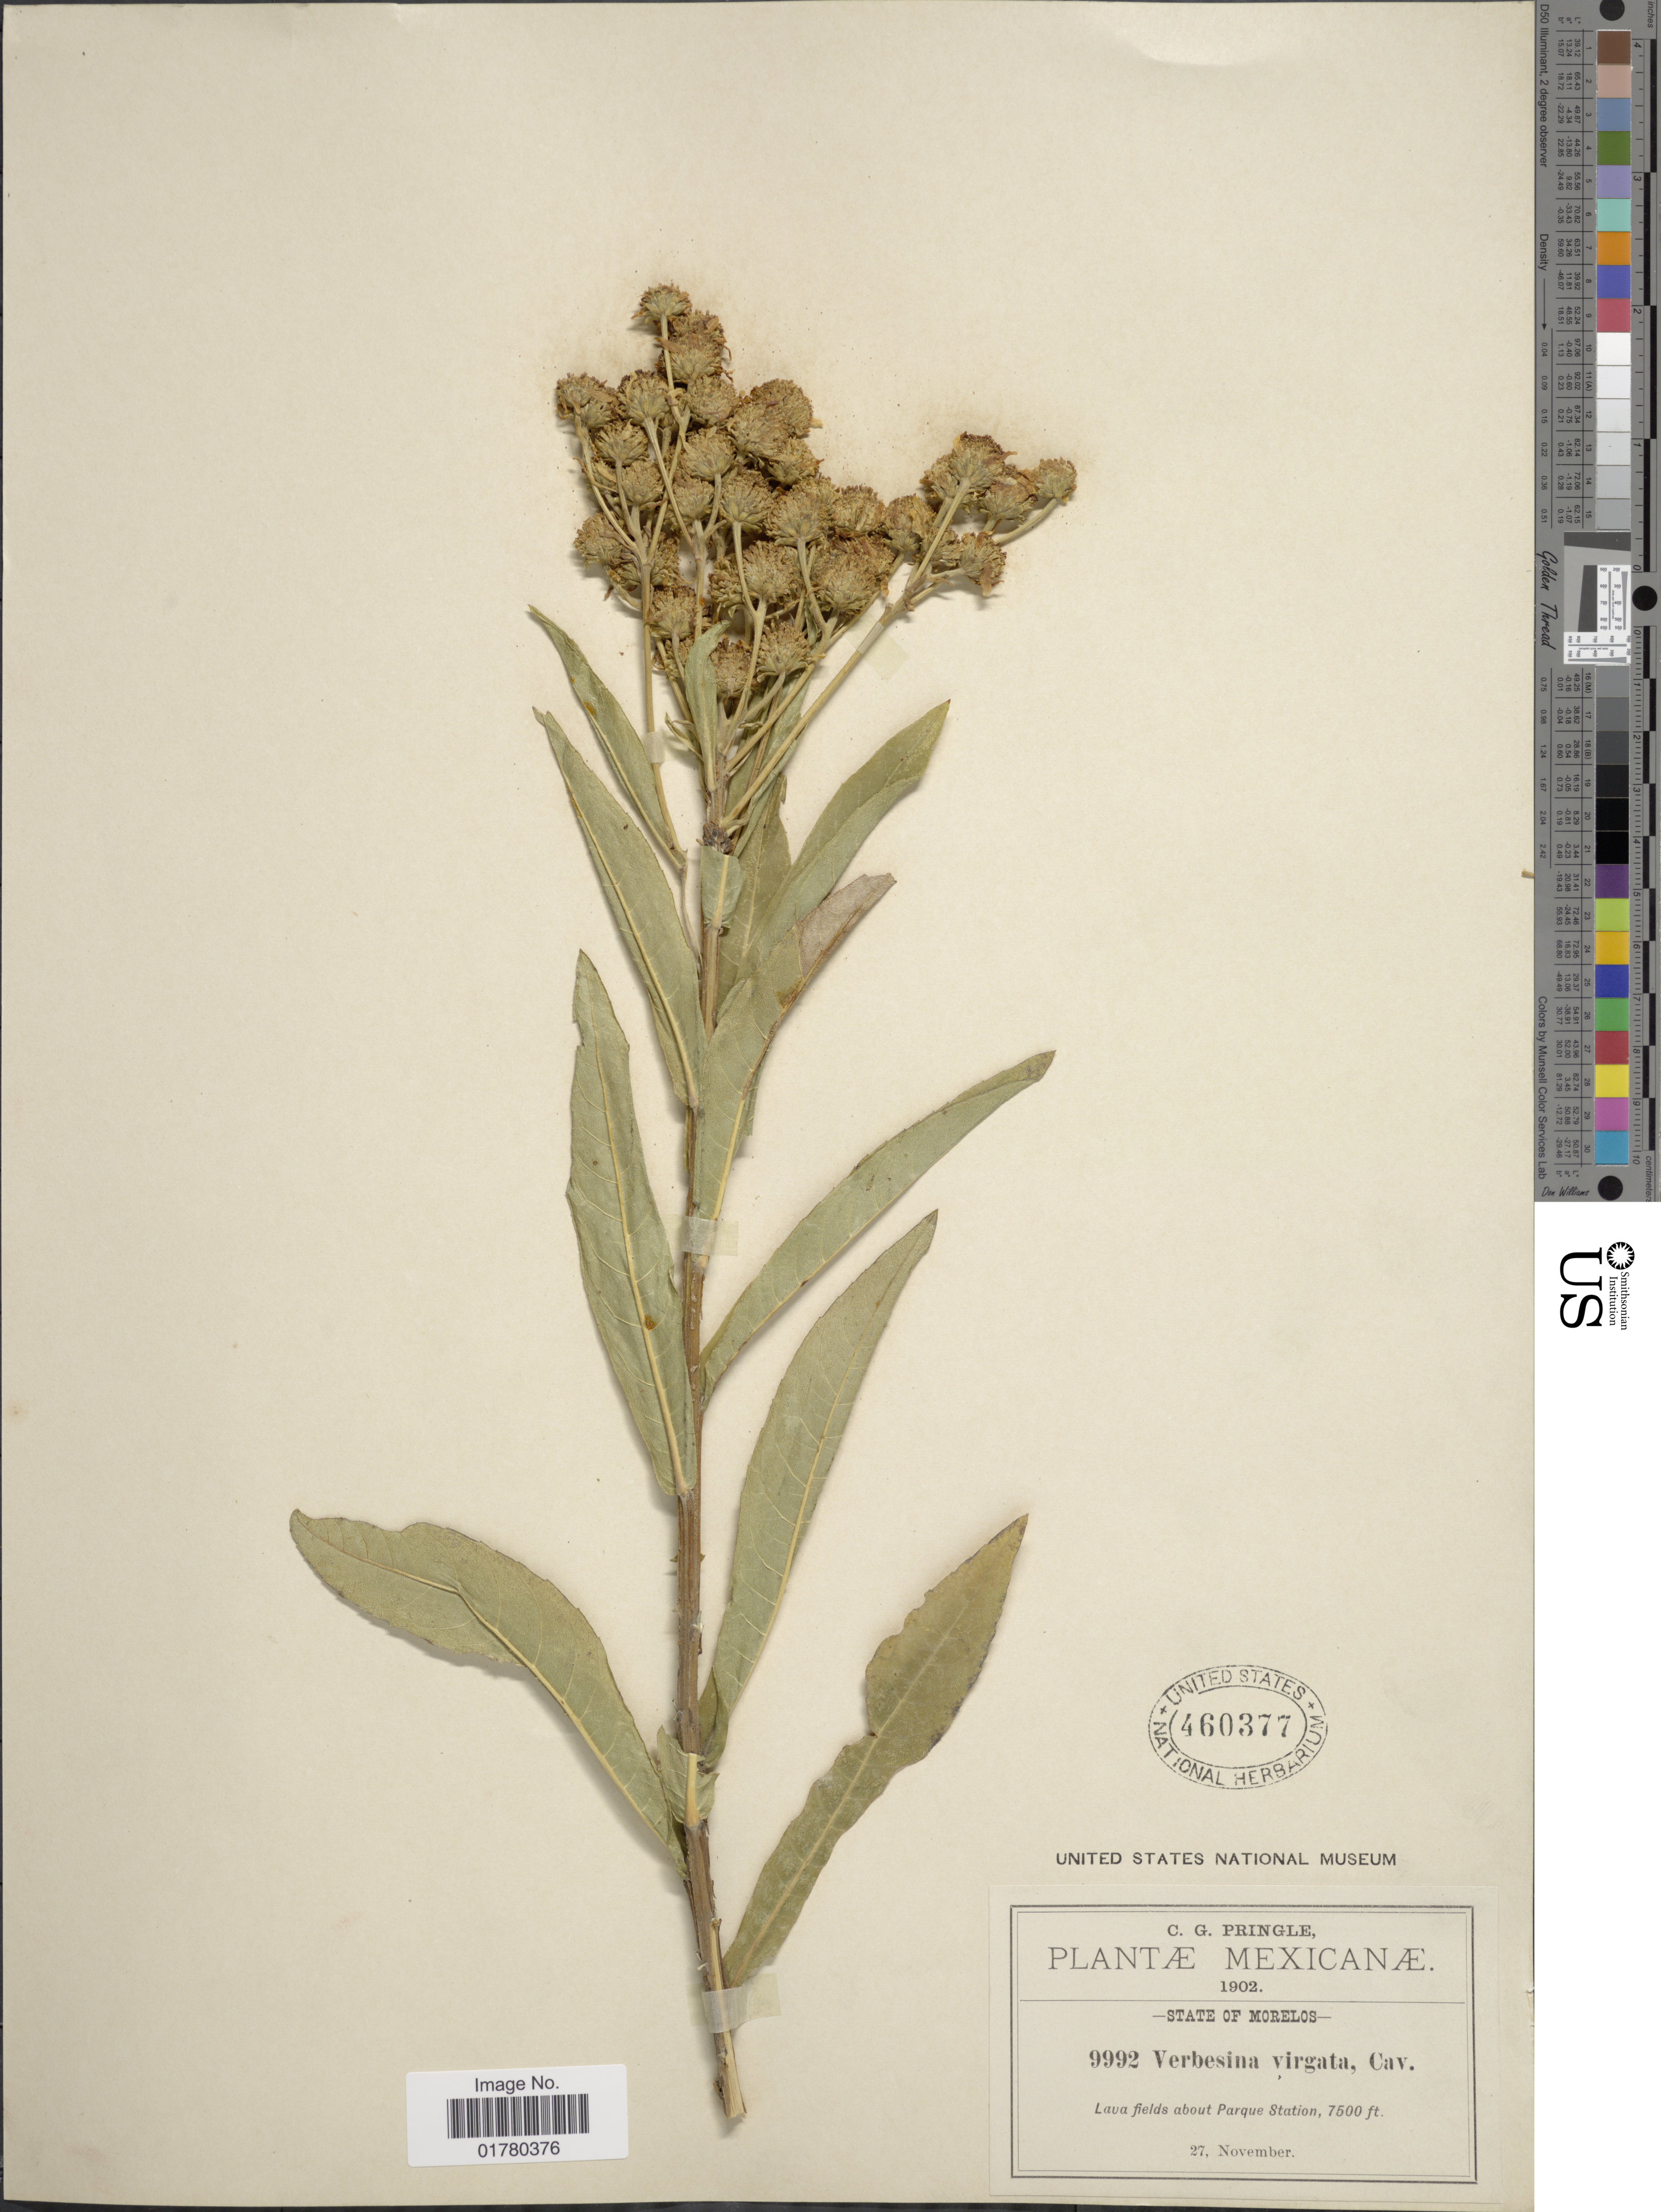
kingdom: Plantae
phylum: Tracheophyta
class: Magnoliopsida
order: Asterales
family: Asteraceae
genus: Verbesina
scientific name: Verbesina virgata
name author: Cav.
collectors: C. G. Pringle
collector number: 9992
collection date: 1902-11-27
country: Mexico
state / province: Morelos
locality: Lava fields about Parque Station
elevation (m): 2286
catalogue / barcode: US 460377